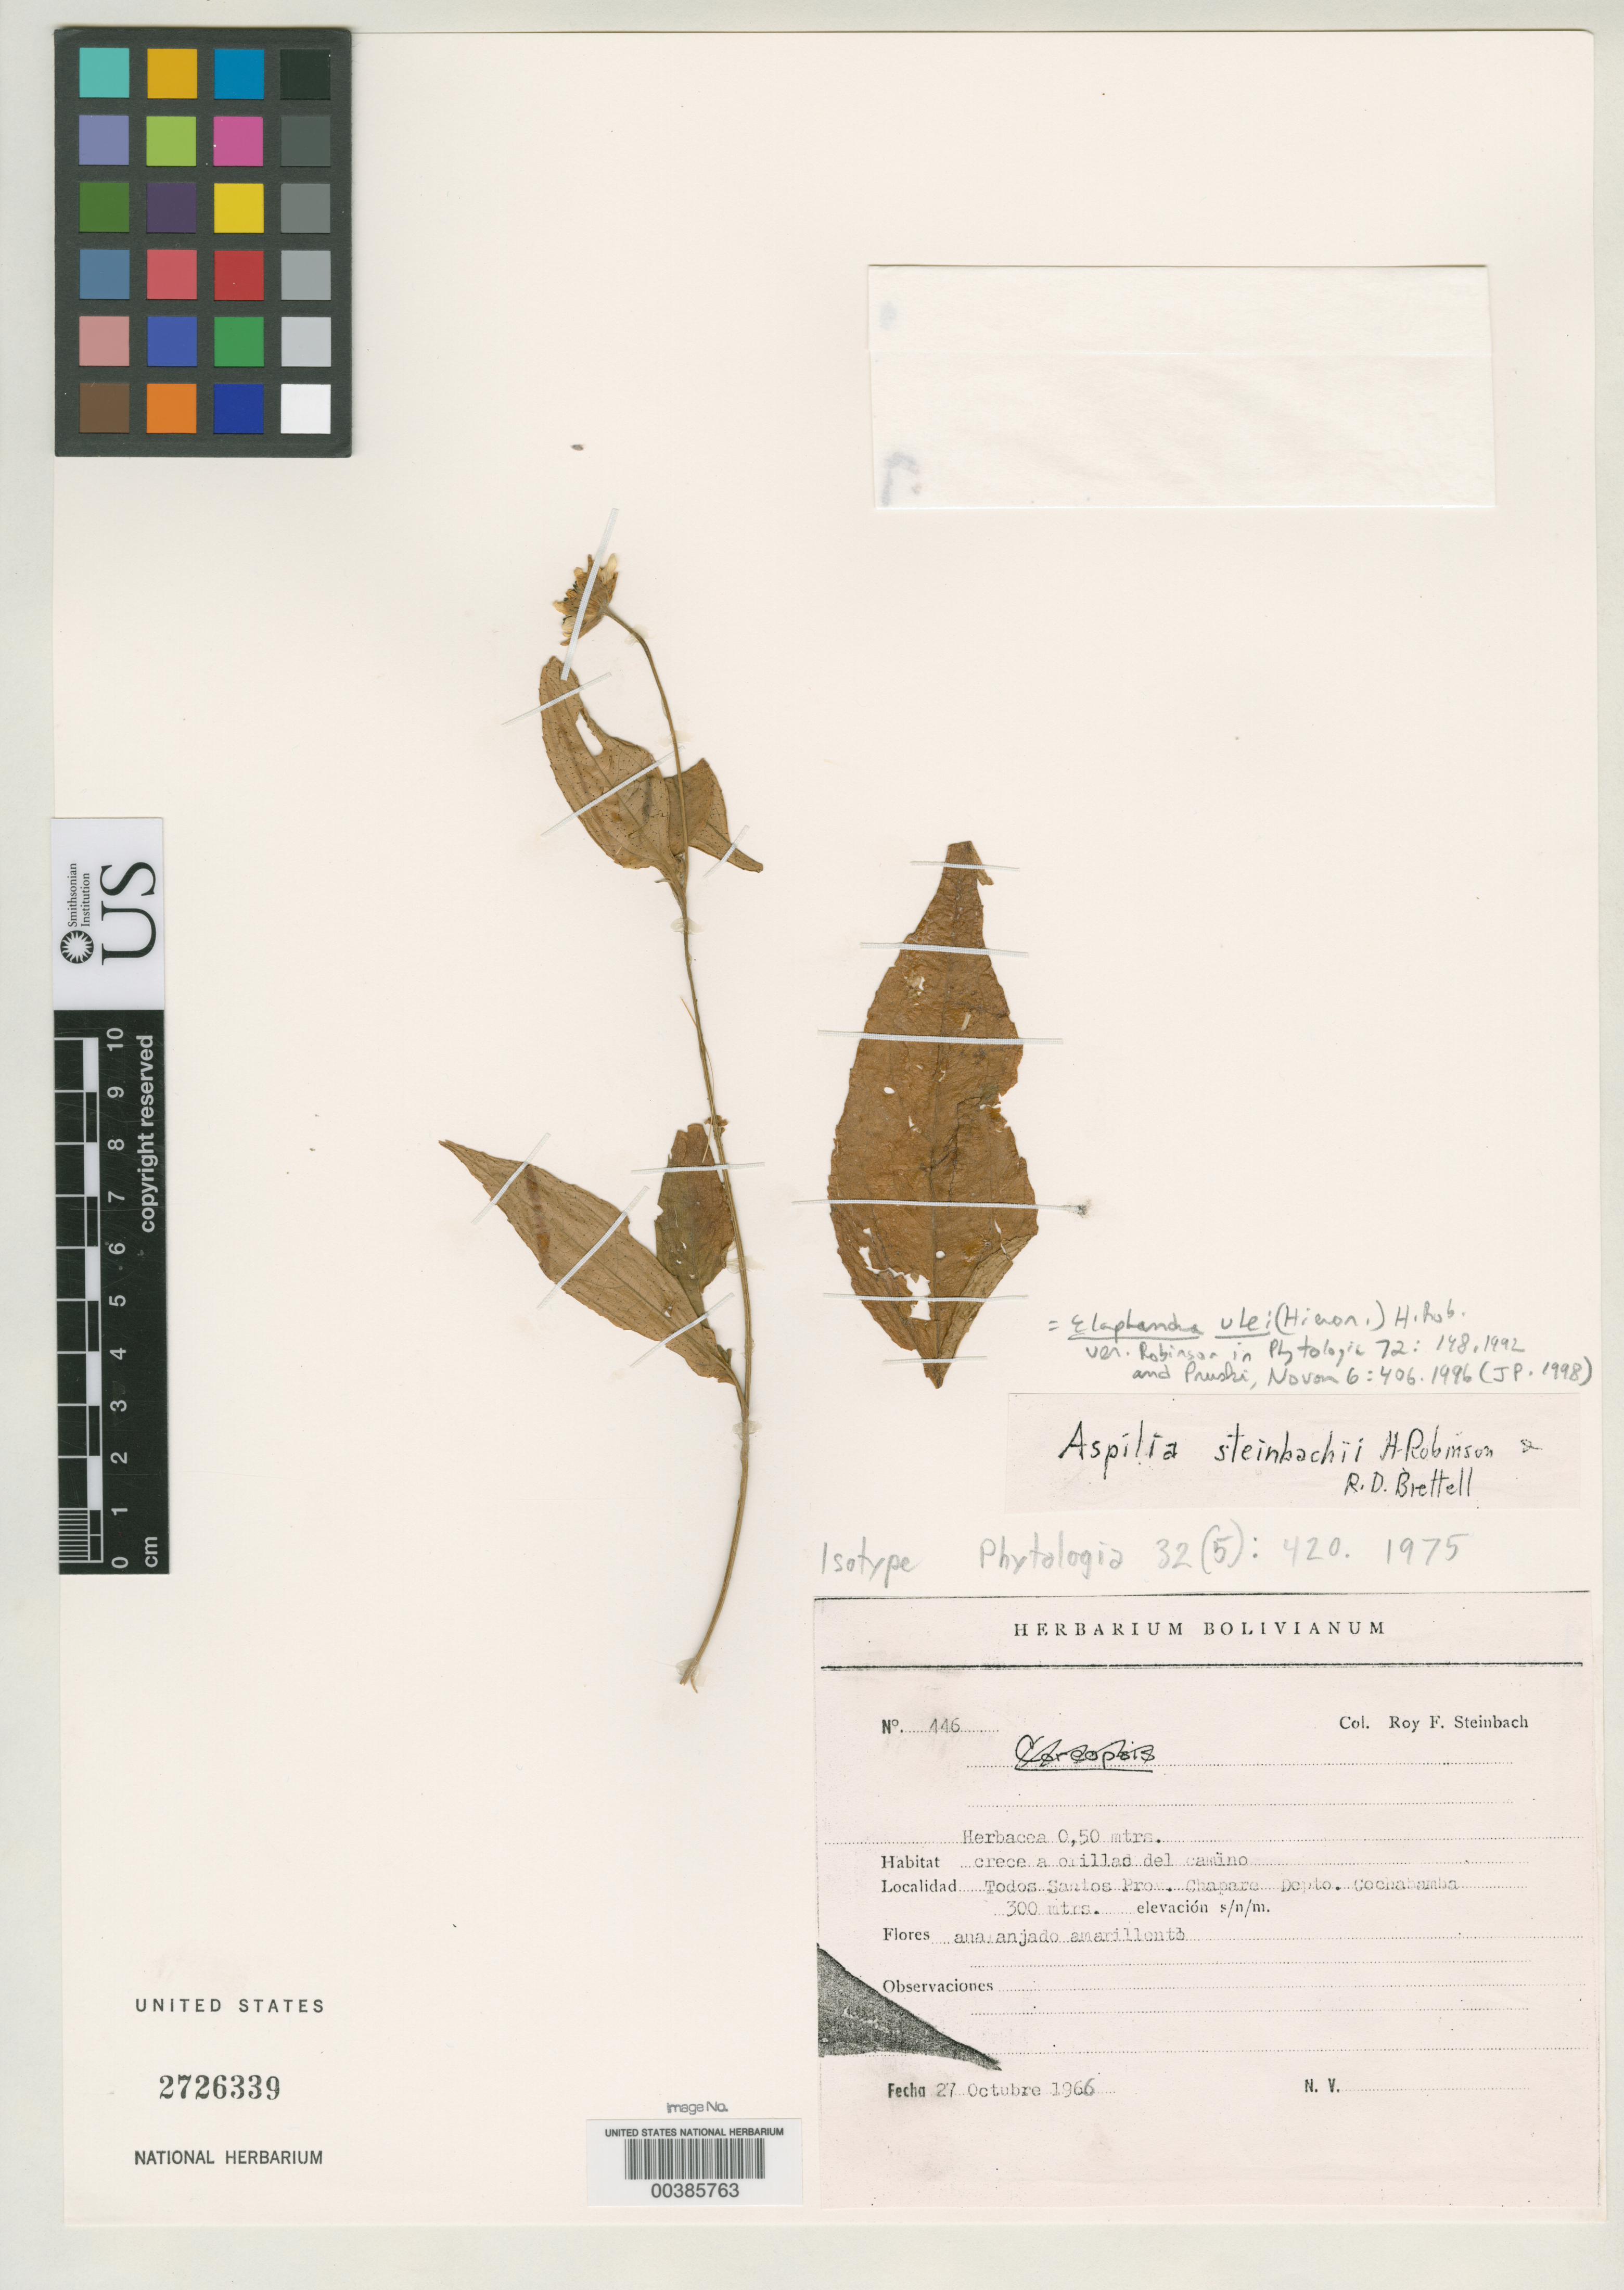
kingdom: Plantae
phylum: Tracheophyta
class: Magnoliopsida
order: Asterales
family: Asteraceae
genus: Aspilia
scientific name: Aspilia steinbachii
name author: H. Rob. & Brettell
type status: Isotype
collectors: R. F. Steinbach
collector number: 446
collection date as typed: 27 Oct 1966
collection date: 1966-10-27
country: Bolivia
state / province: Cochabamba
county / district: Chaparé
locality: Todos Santos.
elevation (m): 300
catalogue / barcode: US 2726339